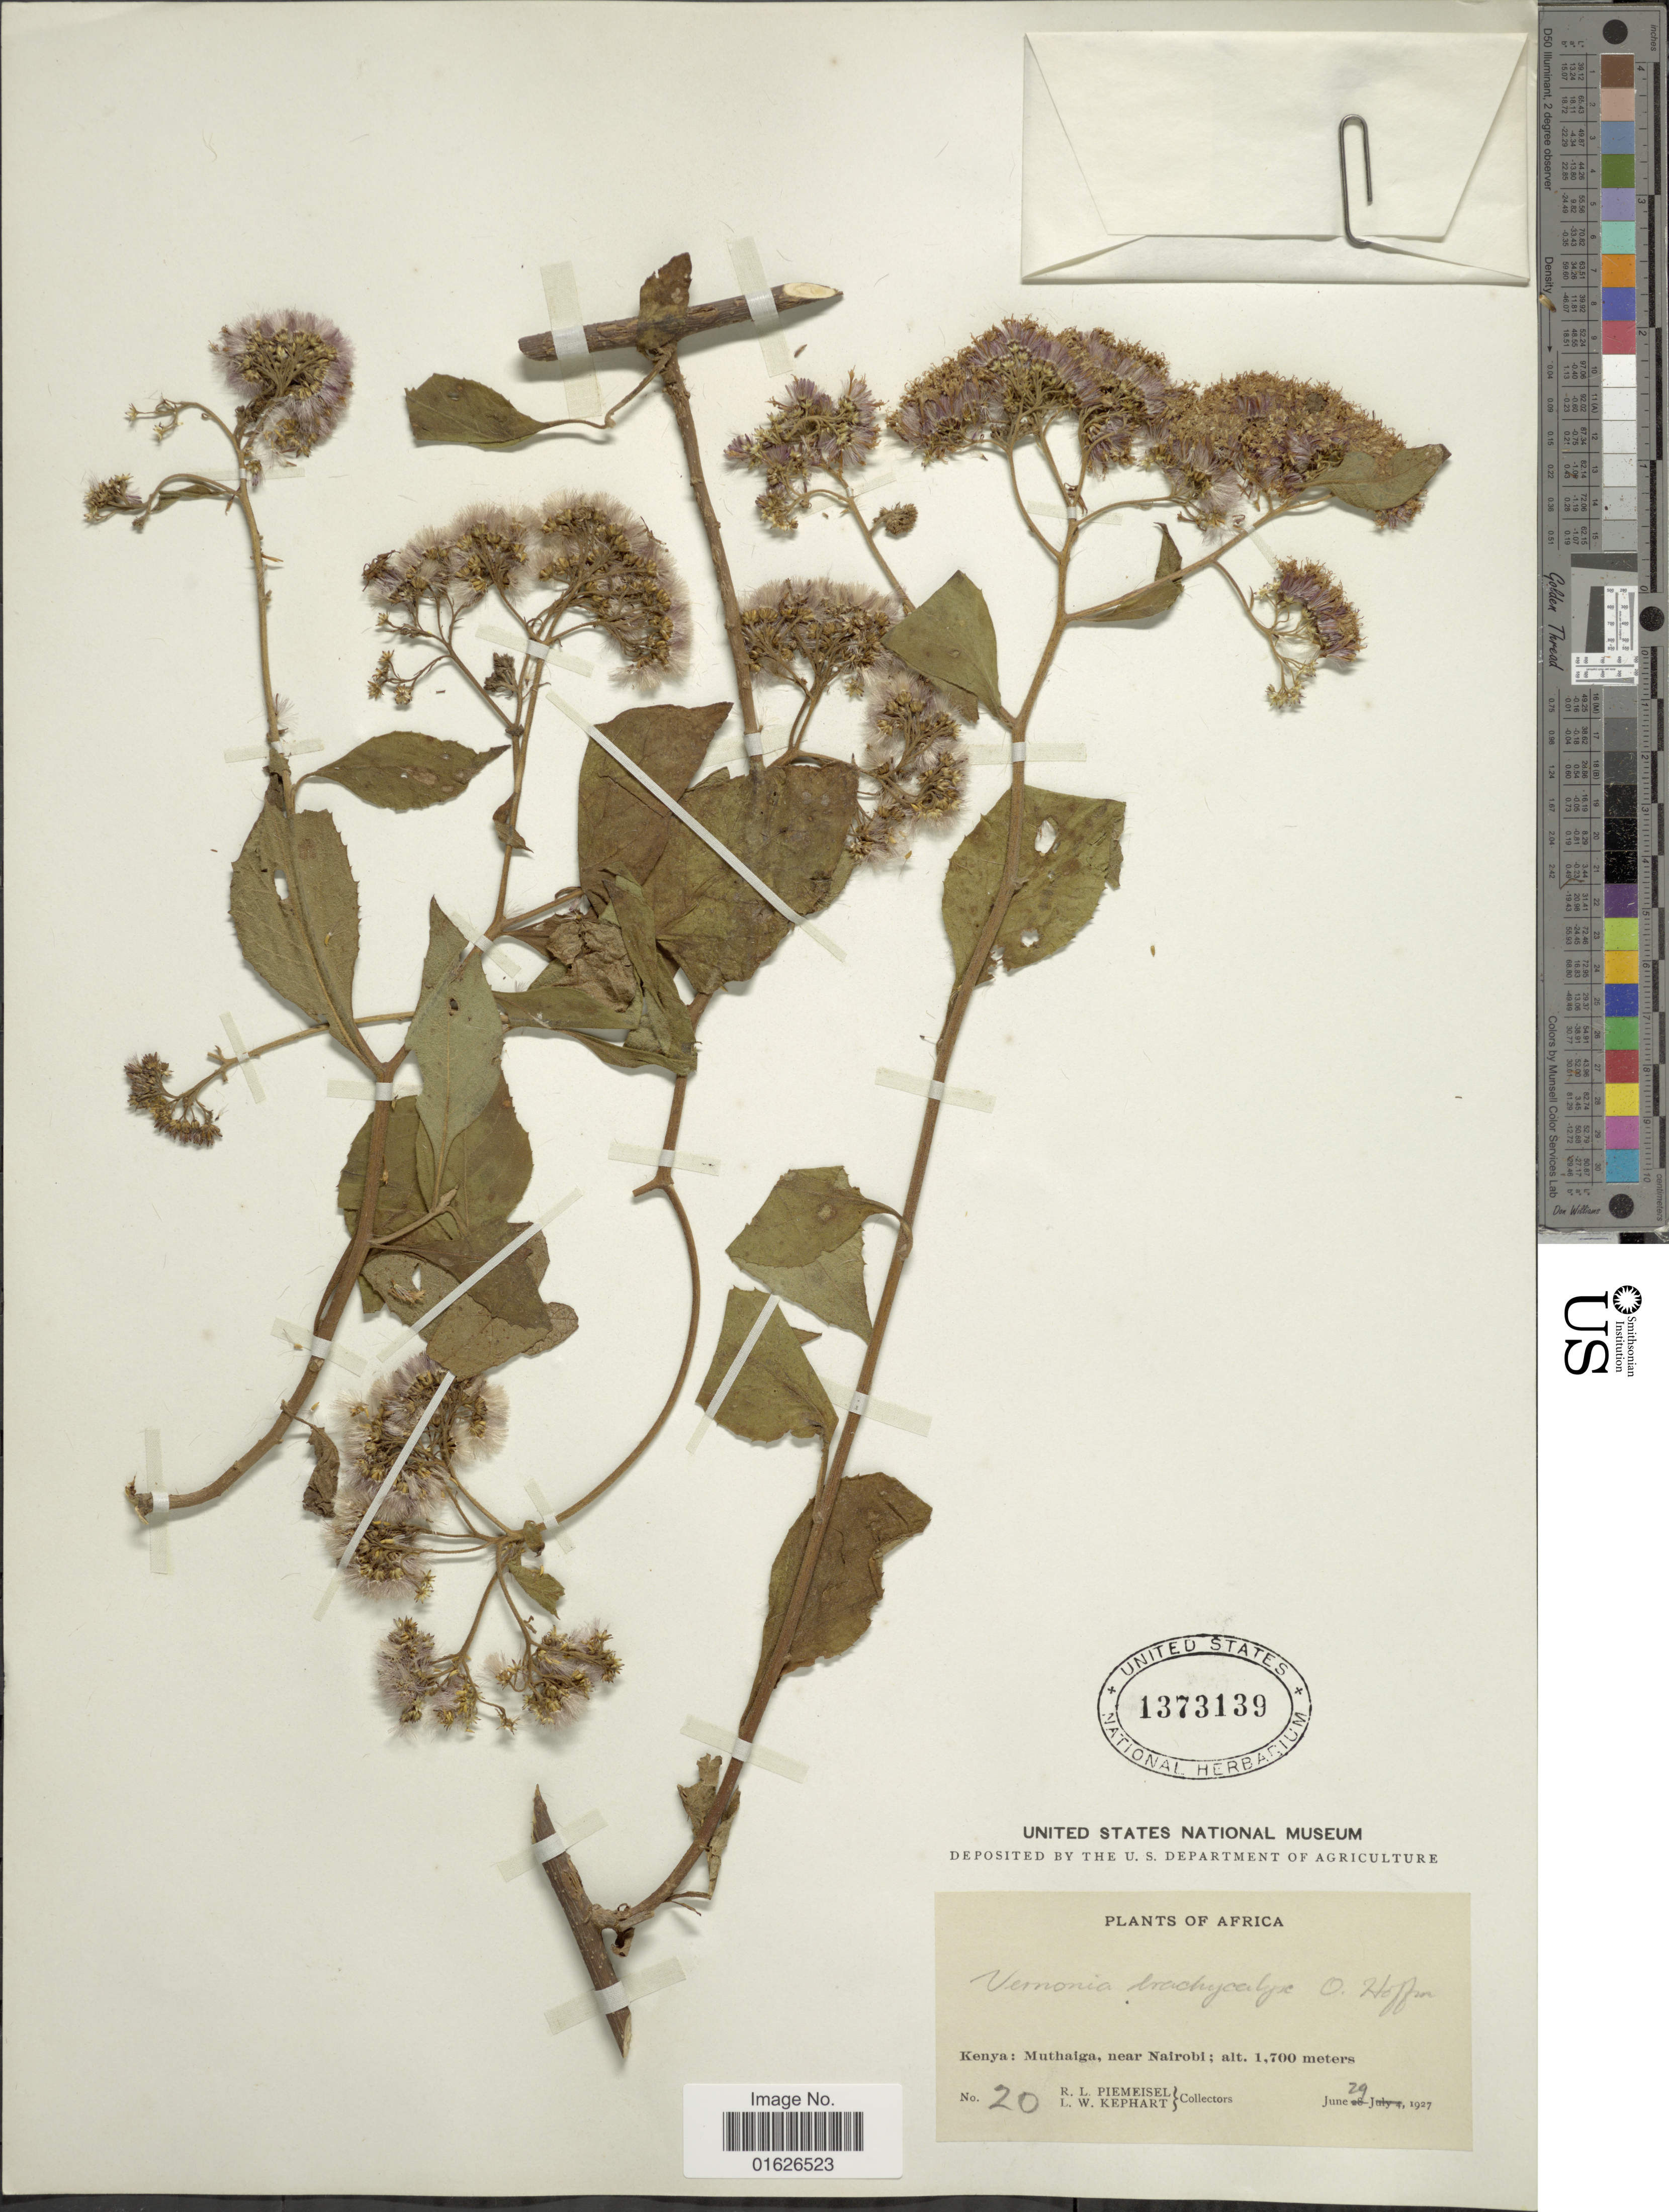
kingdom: Plantae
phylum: Tracheophyta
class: Magnoliopsida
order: Asterales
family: Asteraceae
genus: Vernonia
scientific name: Vernonia brachycalyx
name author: O. Hoffm.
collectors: R. L. Piemeisel & L. W. Kephart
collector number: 20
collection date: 1927-06-29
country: Kenya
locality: Muthaiga, near Nairobi.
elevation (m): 1700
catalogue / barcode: US 1373139